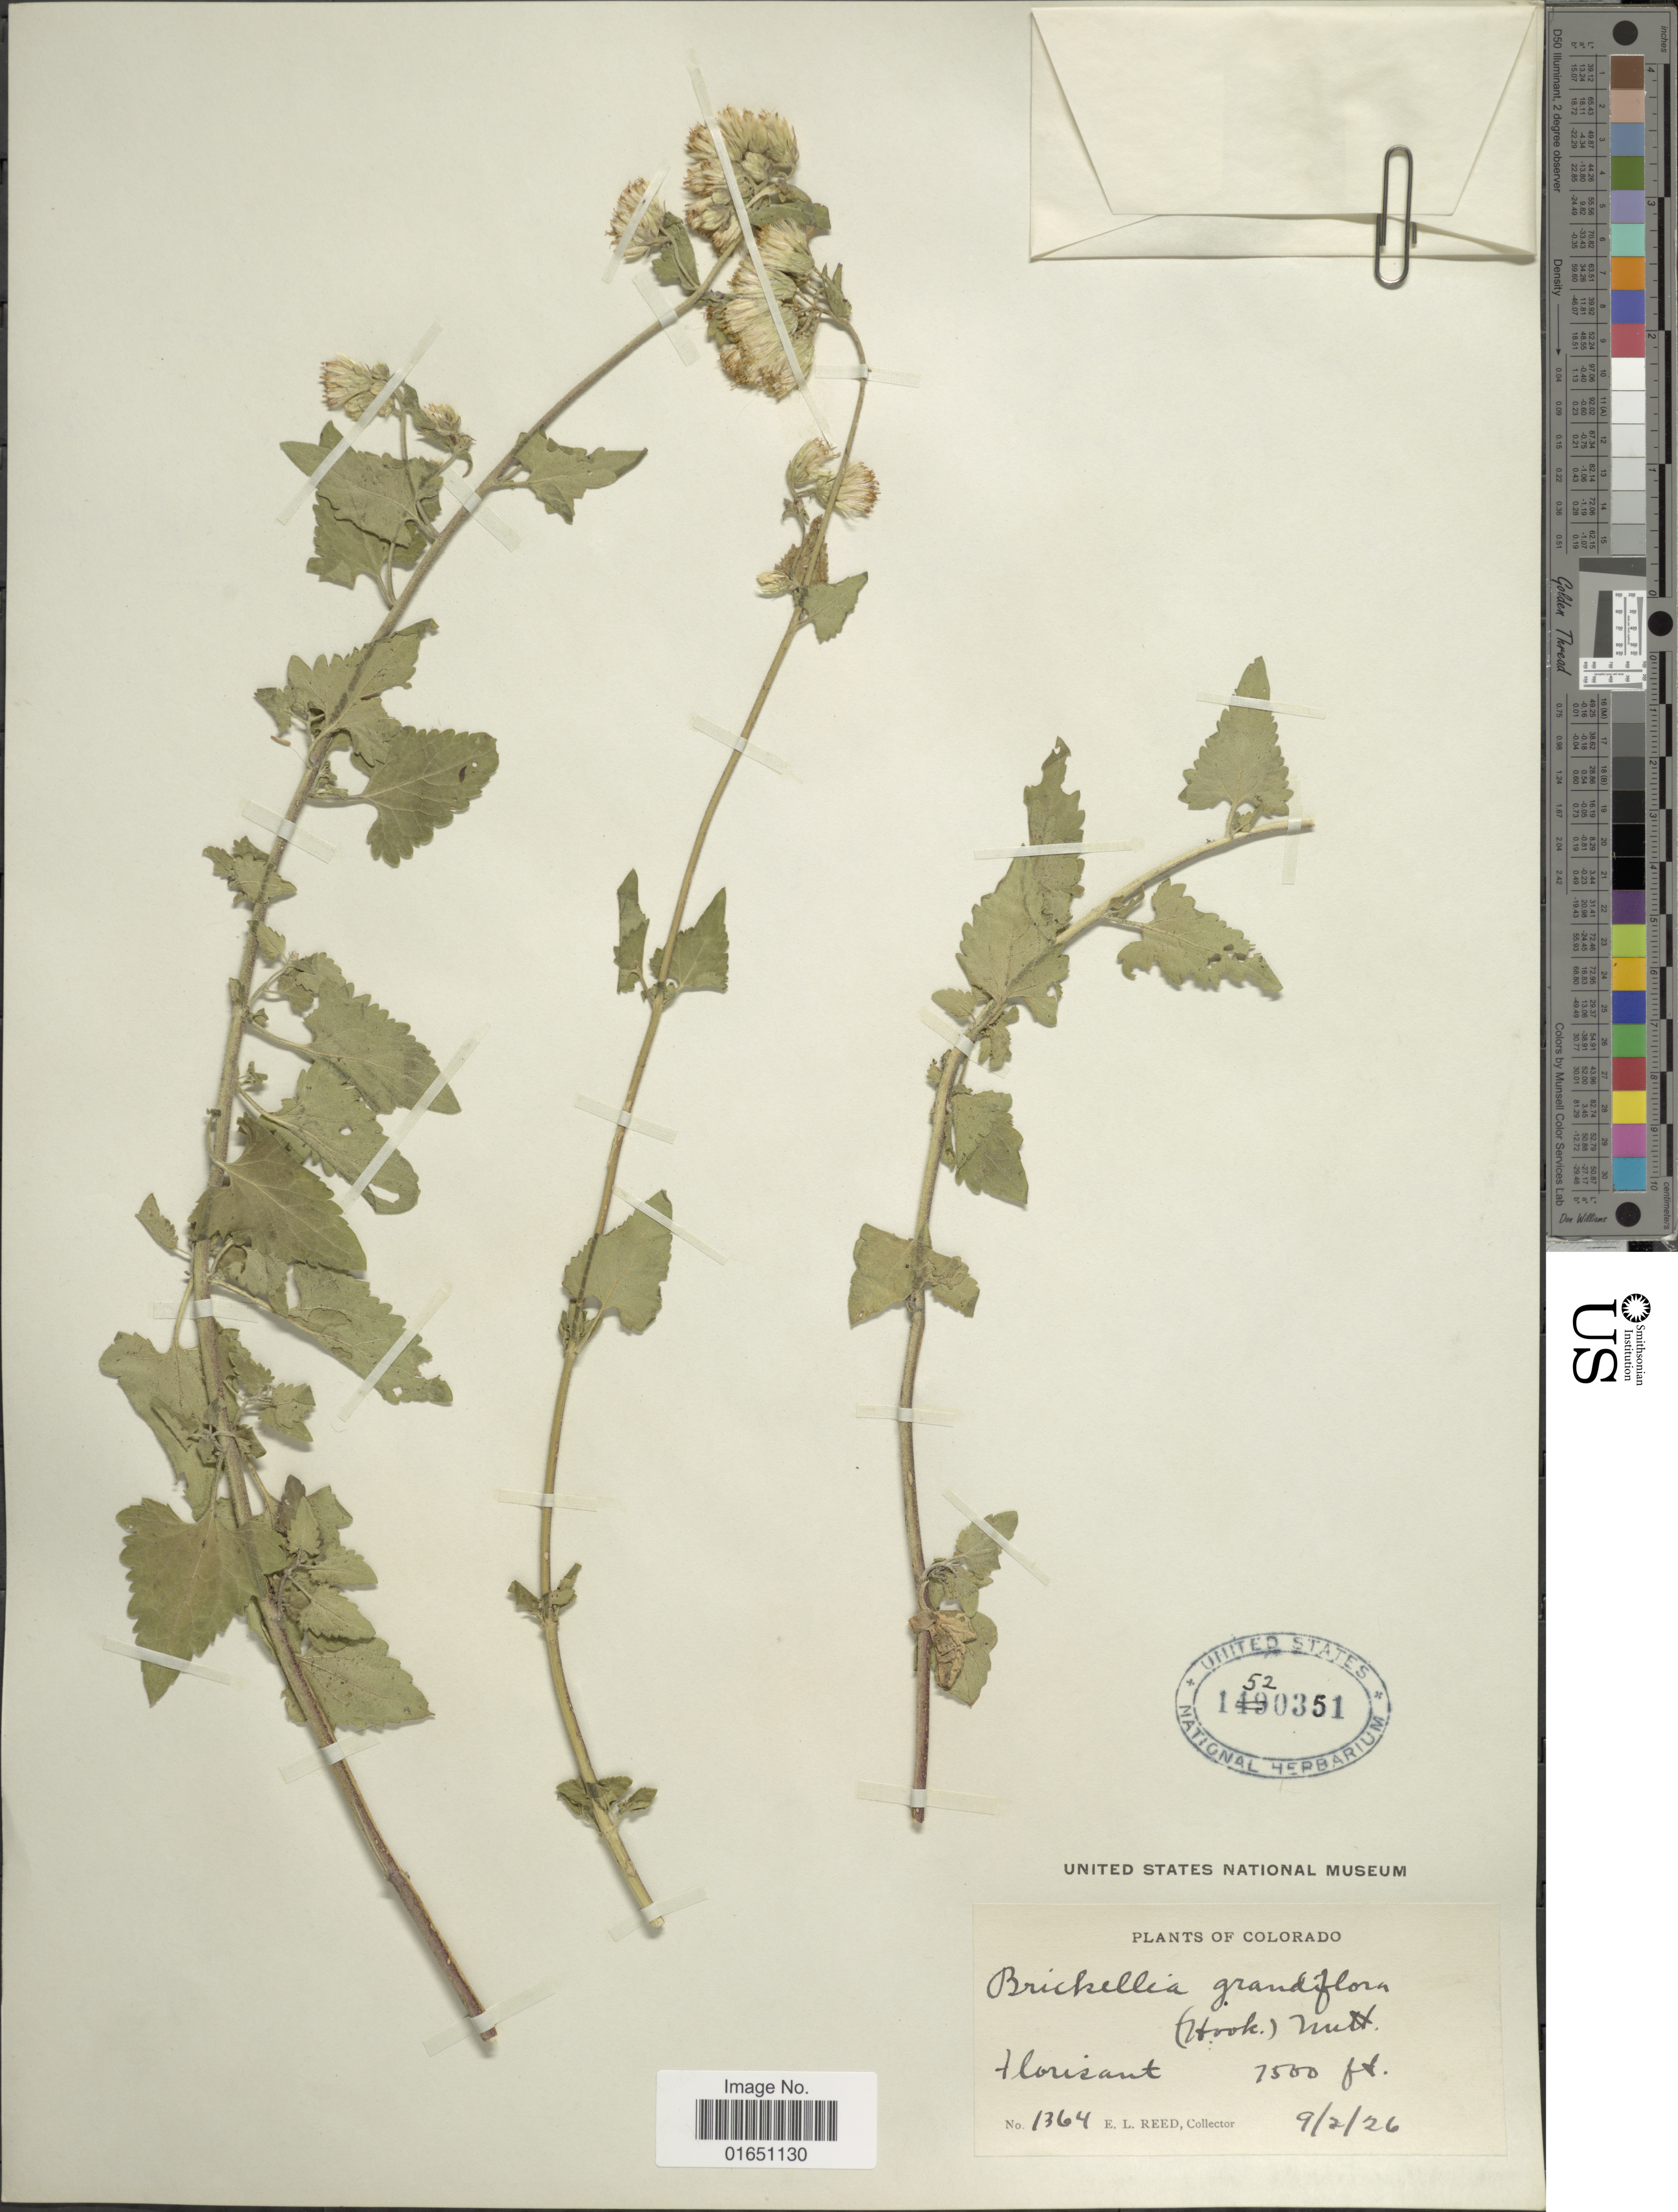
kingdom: Plantae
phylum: Tracheophyta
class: Magnoliopsida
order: Asterales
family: Asteraceae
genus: Brickellia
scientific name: Brickellia grandiflora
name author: (Hook.) Nutt.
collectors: E. Reed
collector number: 1364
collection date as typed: Transcribed d/m/y: 2/9/26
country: United States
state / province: Colorado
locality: Florisant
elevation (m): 2286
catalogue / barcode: US 1520351